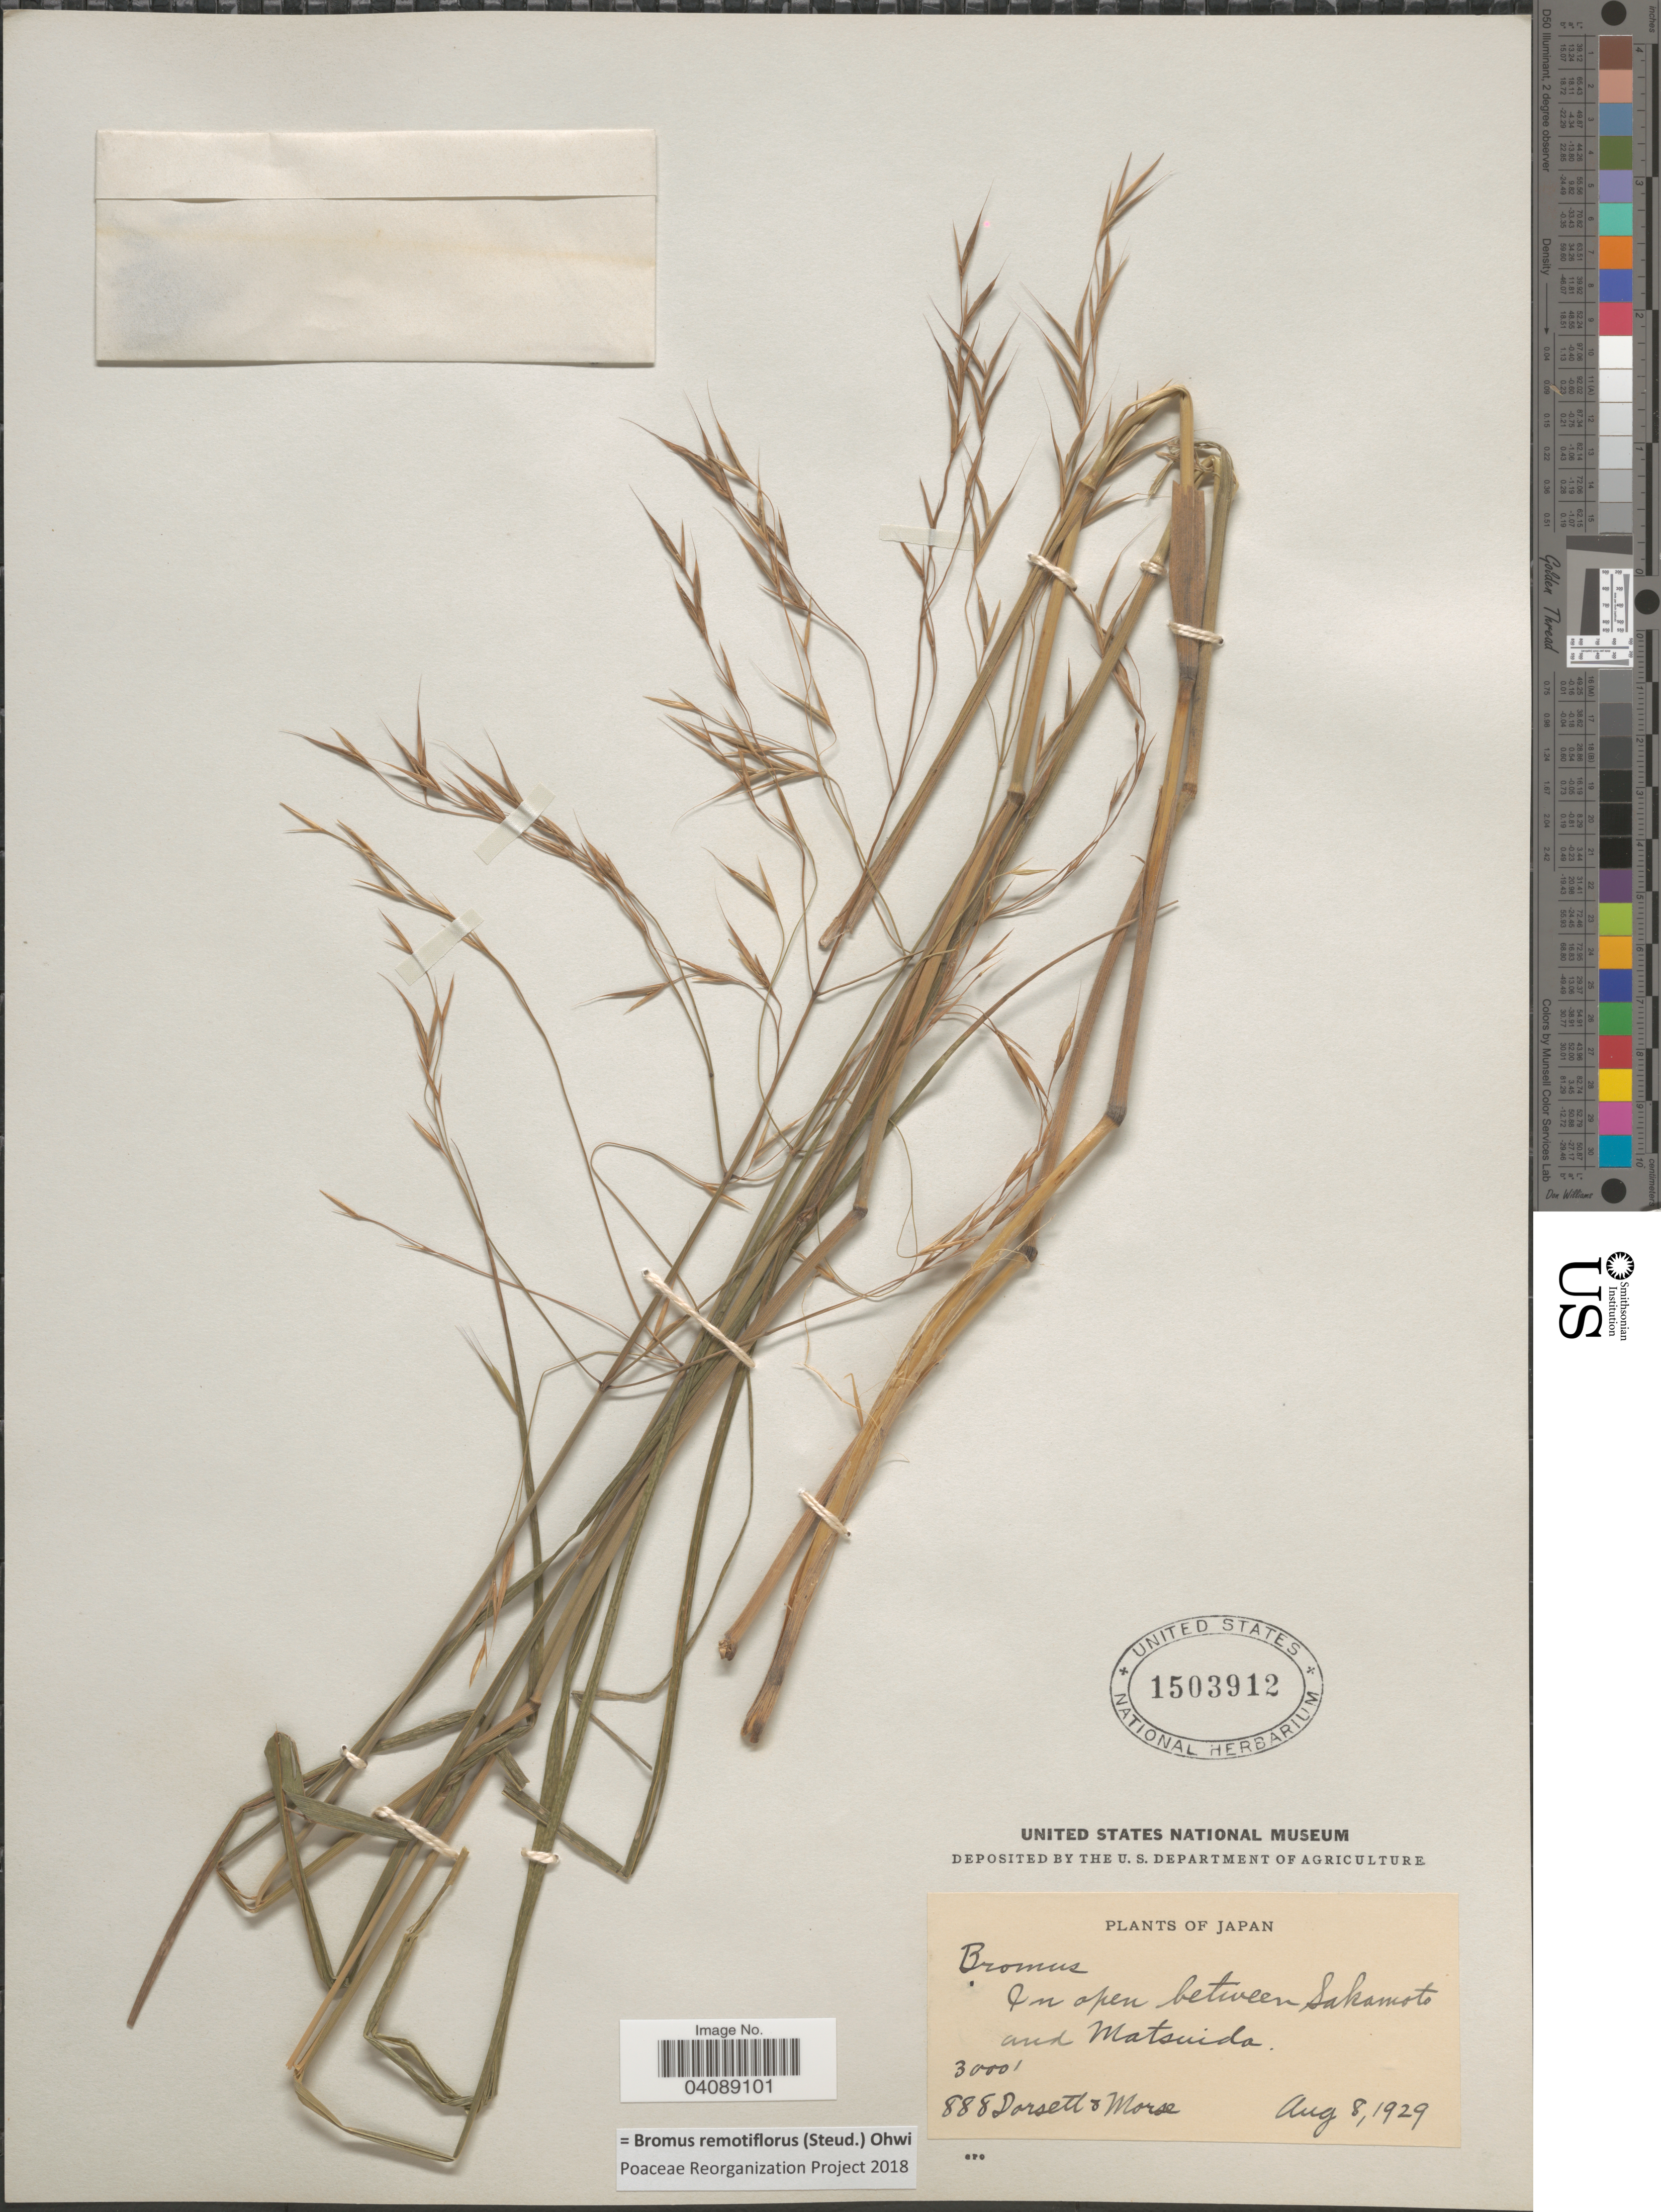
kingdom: Plantae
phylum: Tracheophyta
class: Liliopsida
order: Poales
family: Poaceae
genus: Bromus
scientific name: Bromus remotiflorus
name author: (Steud.) Ohwi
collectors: -- Dorsett & -. Morse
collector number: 888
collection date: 1929-08-08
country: Japan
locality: In open between Sakamoto and Matsuida.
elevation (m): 914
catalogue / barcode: US 1503912